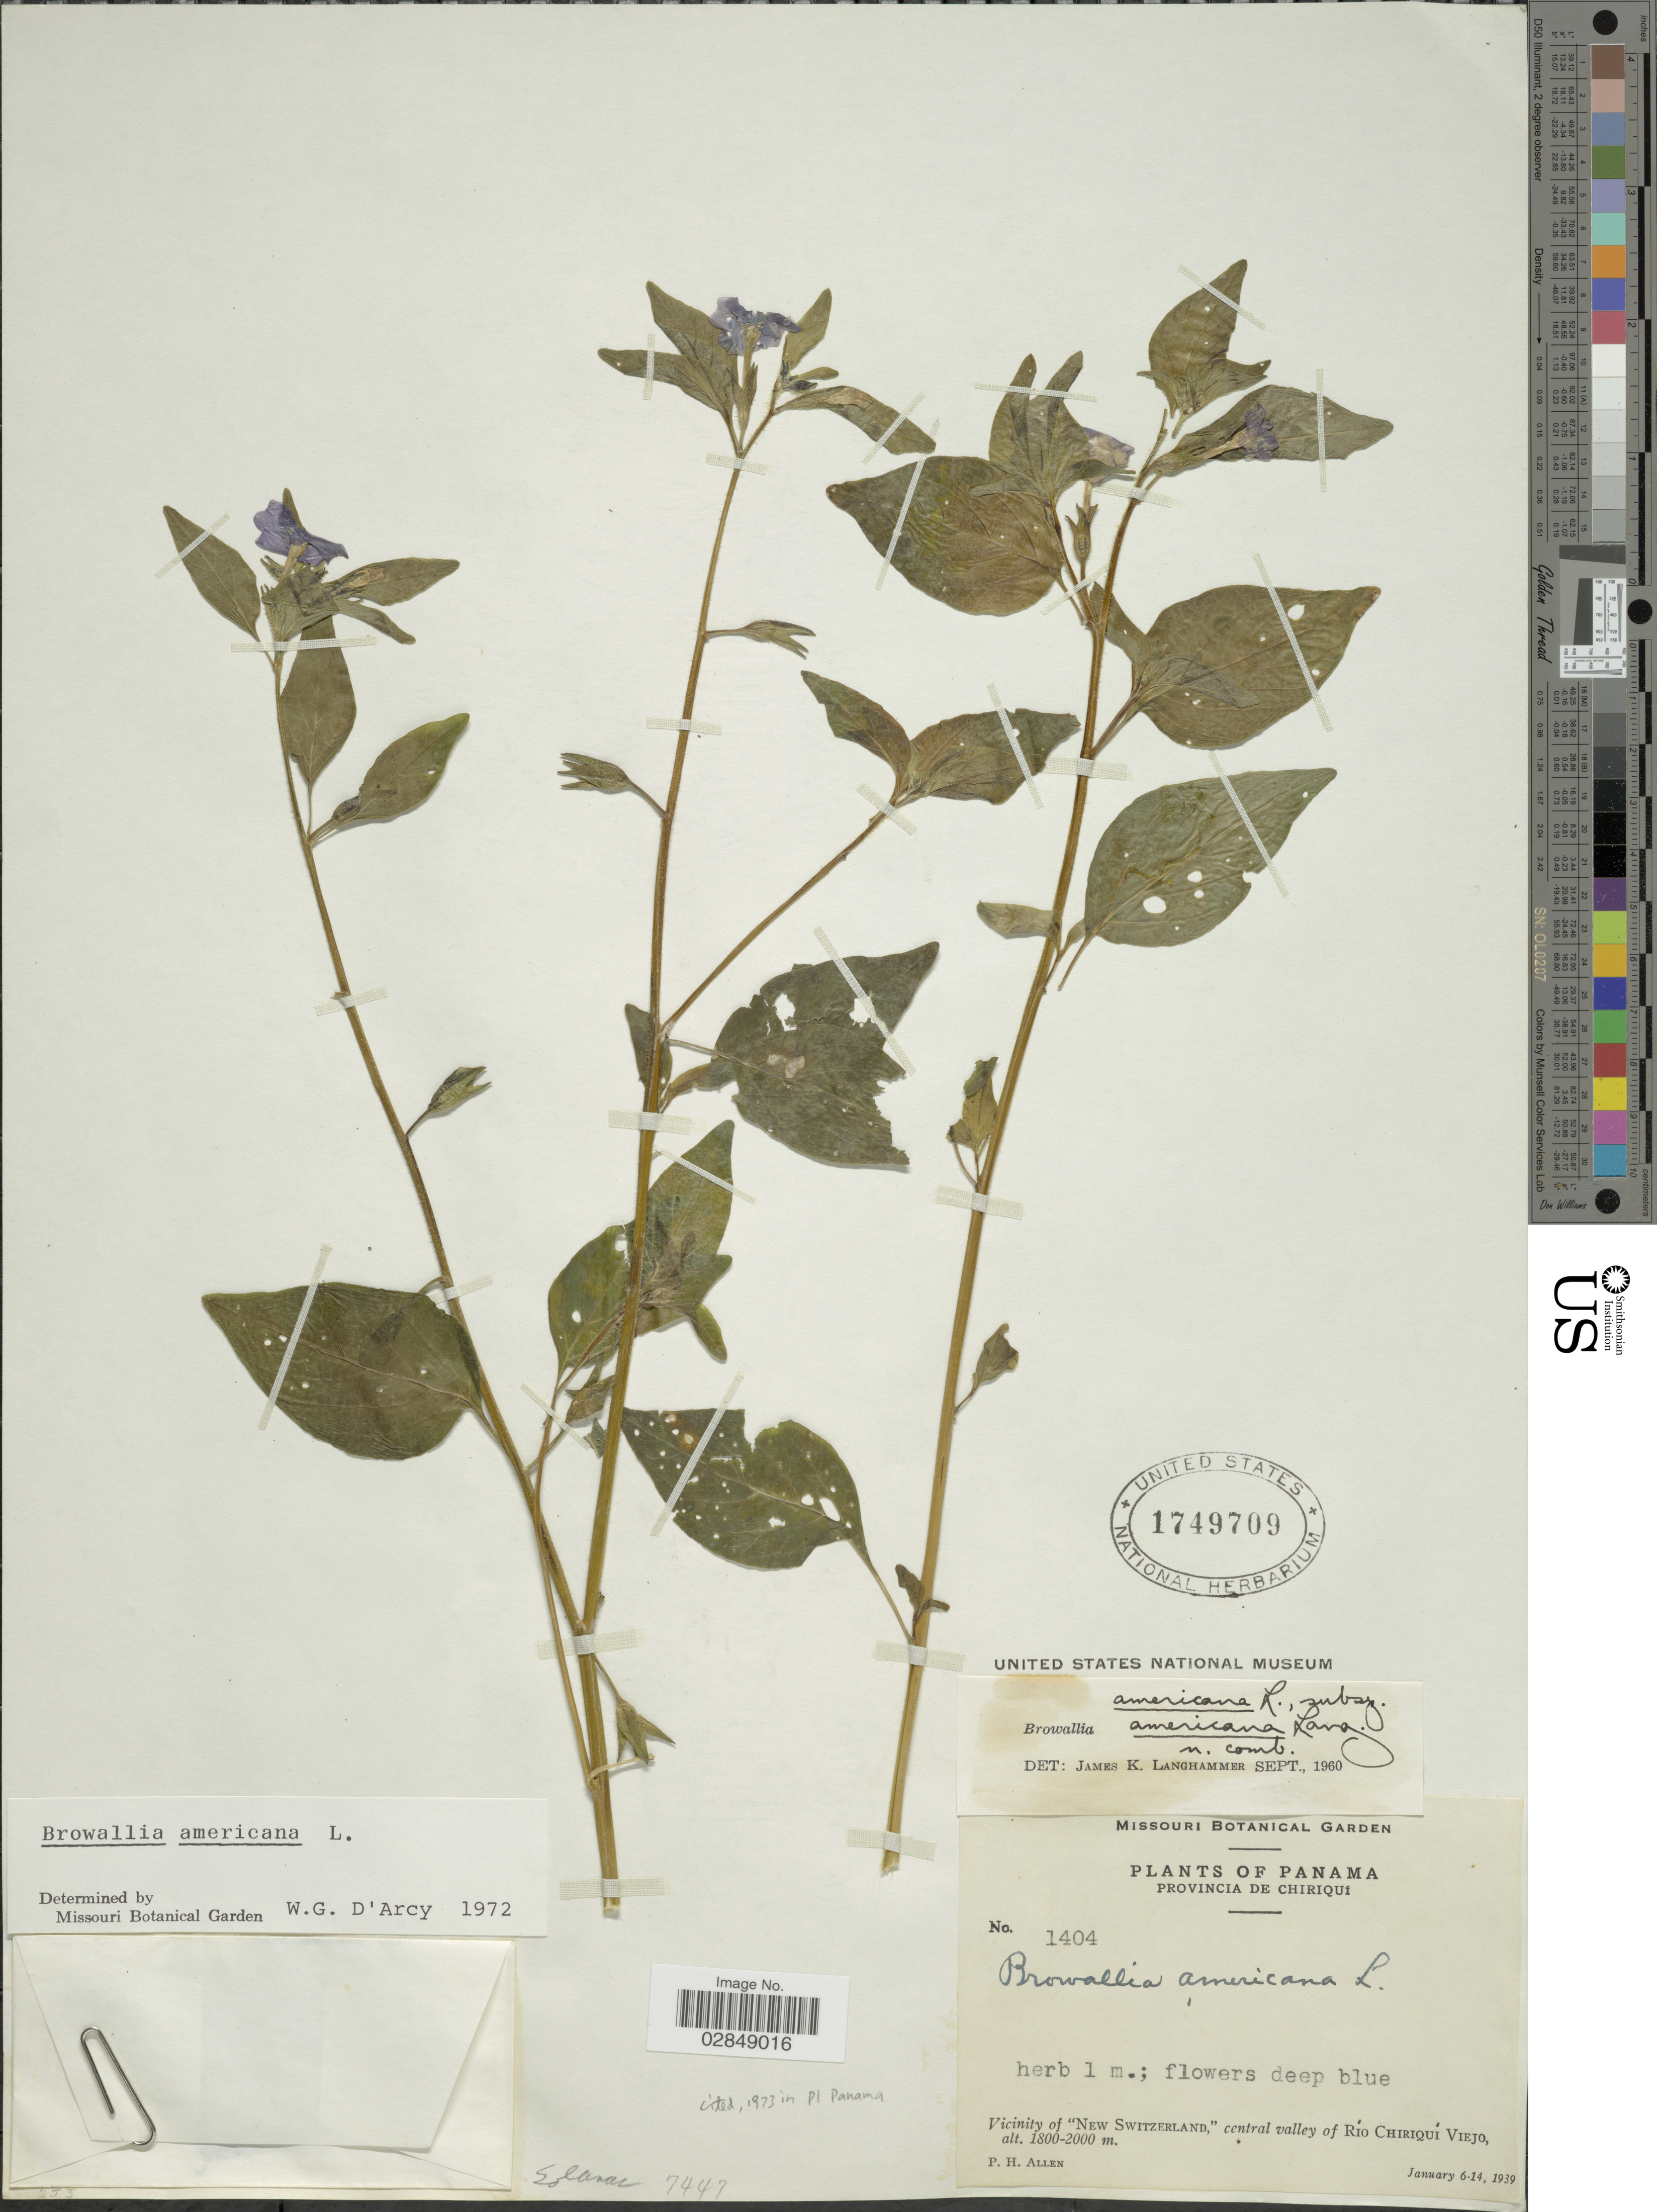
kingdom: Plantae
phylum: Tracheophyta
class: Magnoliopsida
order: Solanales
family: Solanaceae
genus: Browallia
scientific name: Browallia americana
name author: L.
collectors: P. H. Allen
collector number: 1404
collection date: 1939-01-06/1939-01-14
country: Panama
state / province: Chiriqui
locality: Vicinity of "New Zwitzerland", central valley of Río Chiriquí Viejo.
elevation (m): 1800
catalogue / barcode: US 1749709